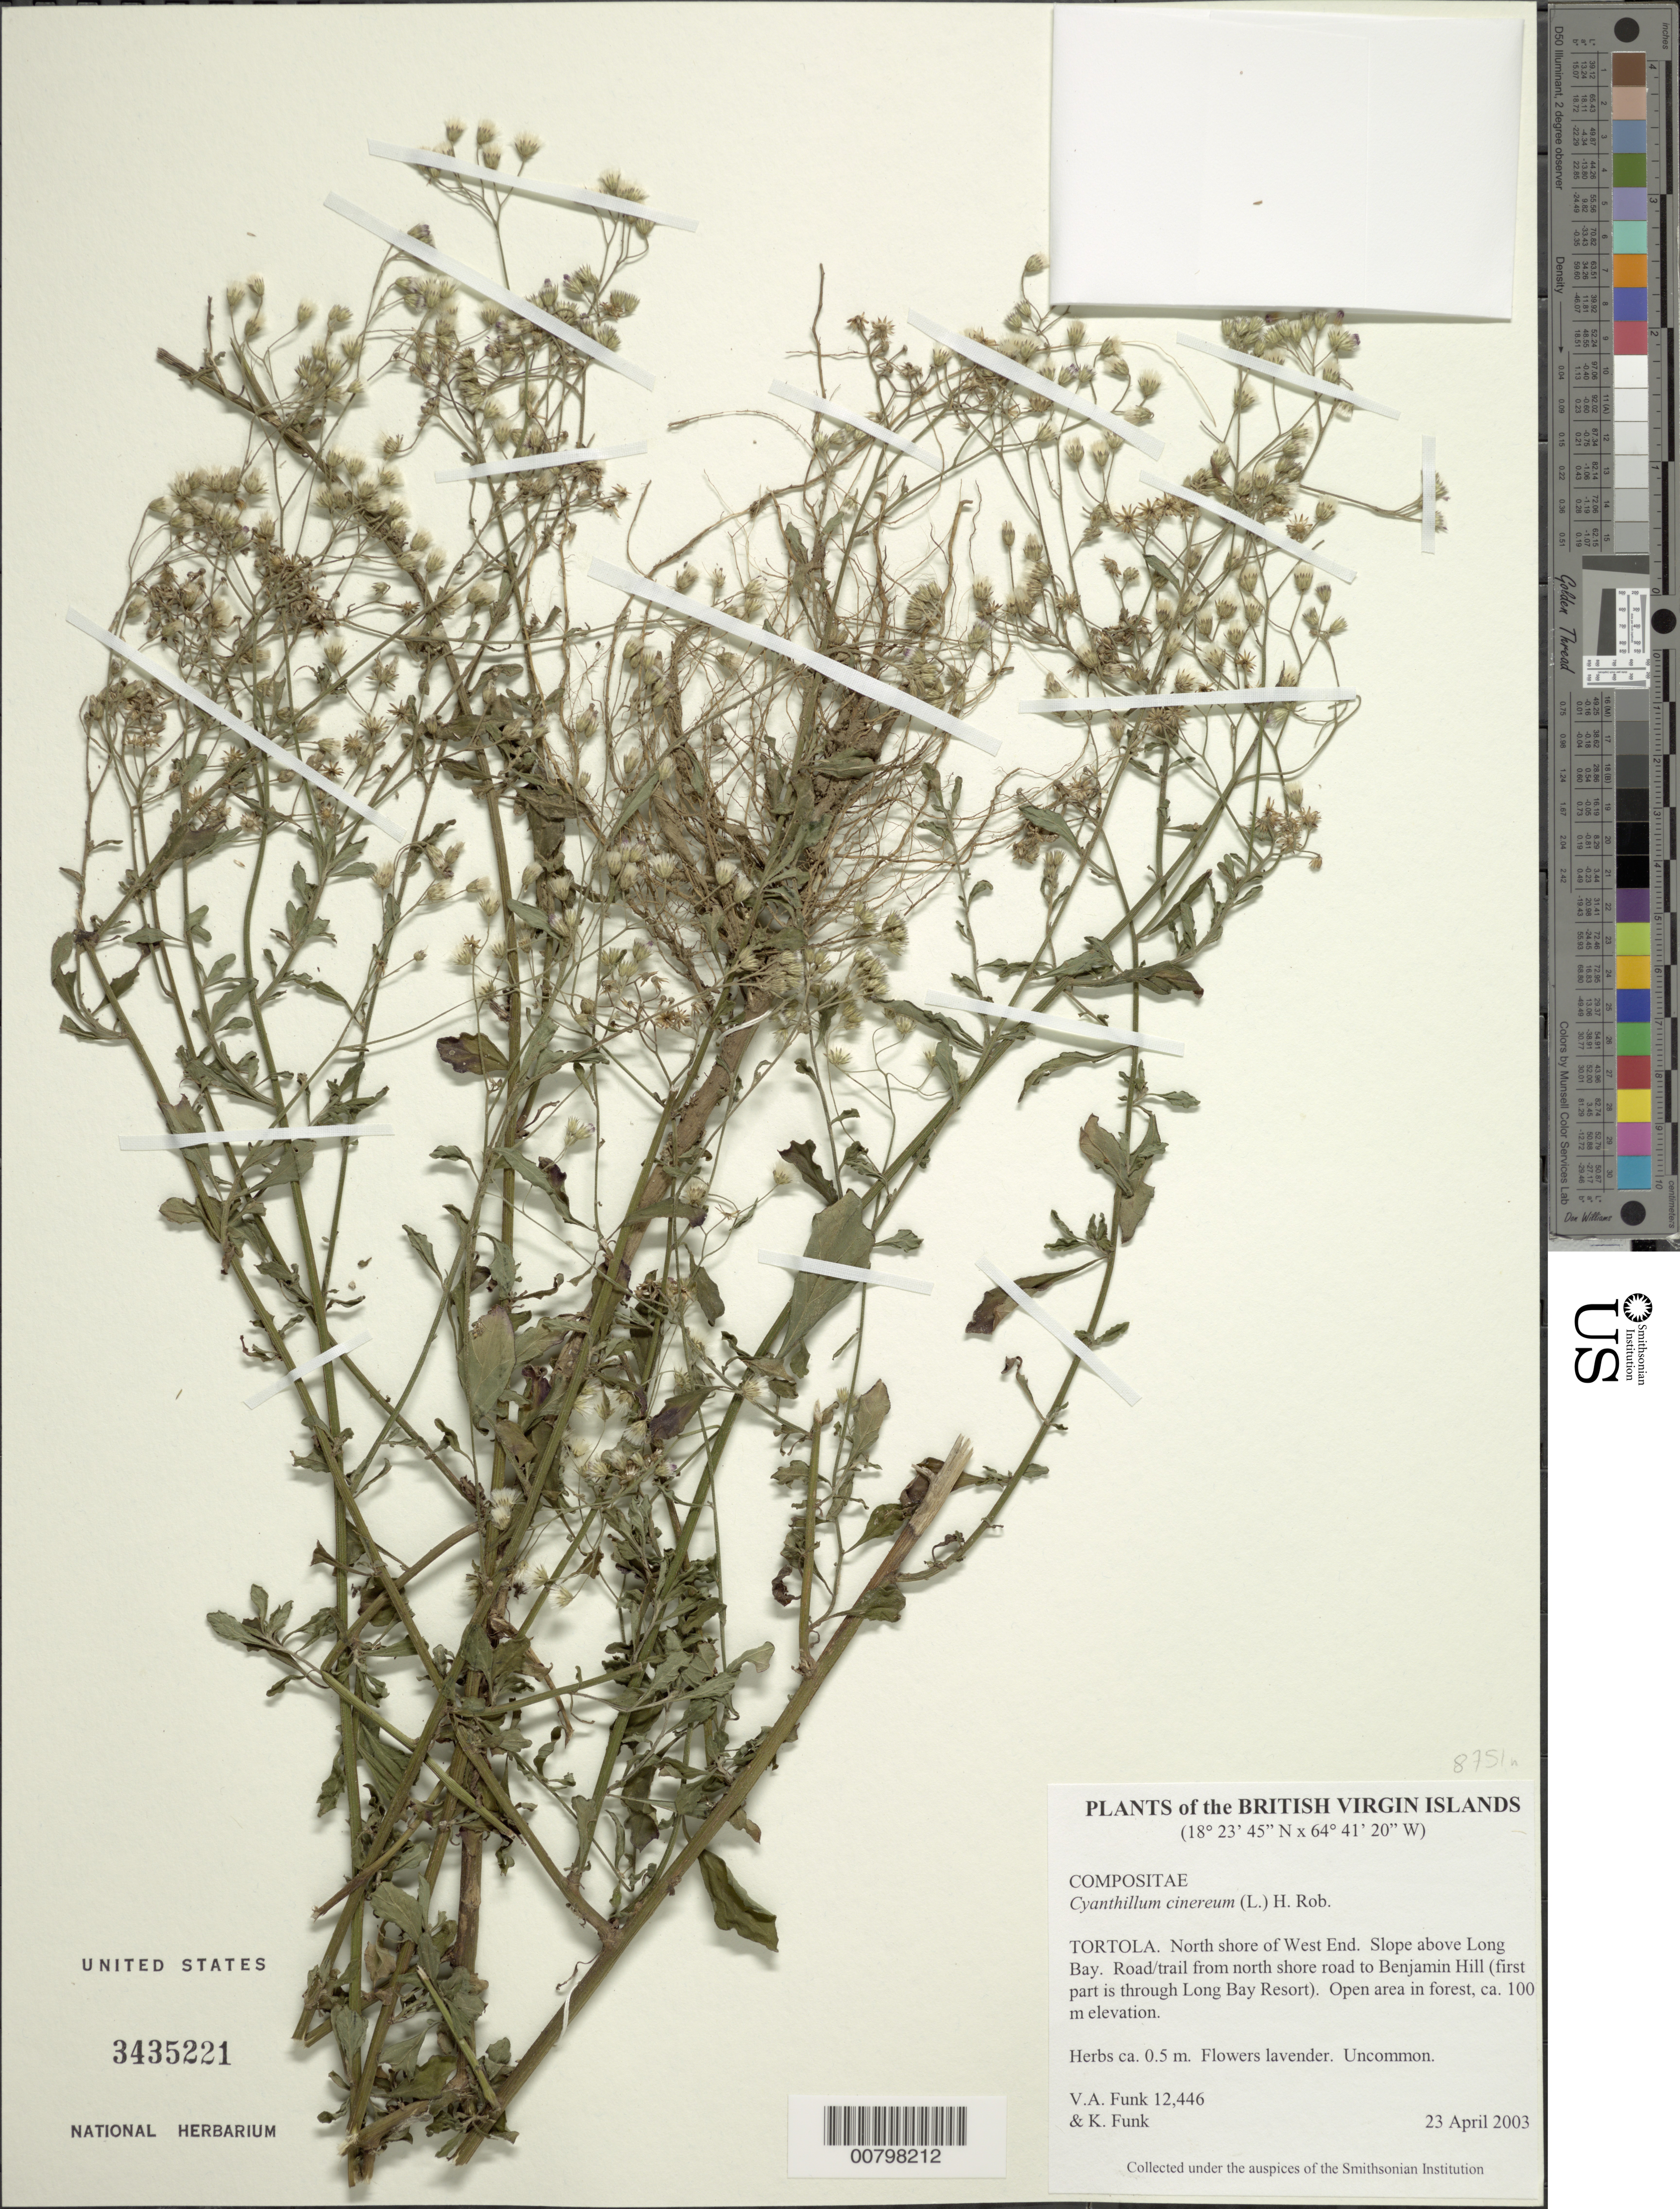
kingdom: Plantae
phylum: Tracheophyta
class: Magnoliopsida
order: Asterales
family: Asteraceae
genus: Cyanthillium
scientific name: Cyanthillium cinereum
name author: (L.) H. Rob.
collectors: V. Funk & K. Funk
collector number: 12446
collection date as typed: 23 Apr 2003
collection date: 2003-04-23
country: British Virgin Islands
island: Tortola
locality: North shore of West End. Slope above Long Bay. Road/trail from north shore road to Benjamin Hill (first part is through Long Bay Resort).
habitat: Open area in forest.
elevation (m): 100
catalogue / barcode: US 3435221